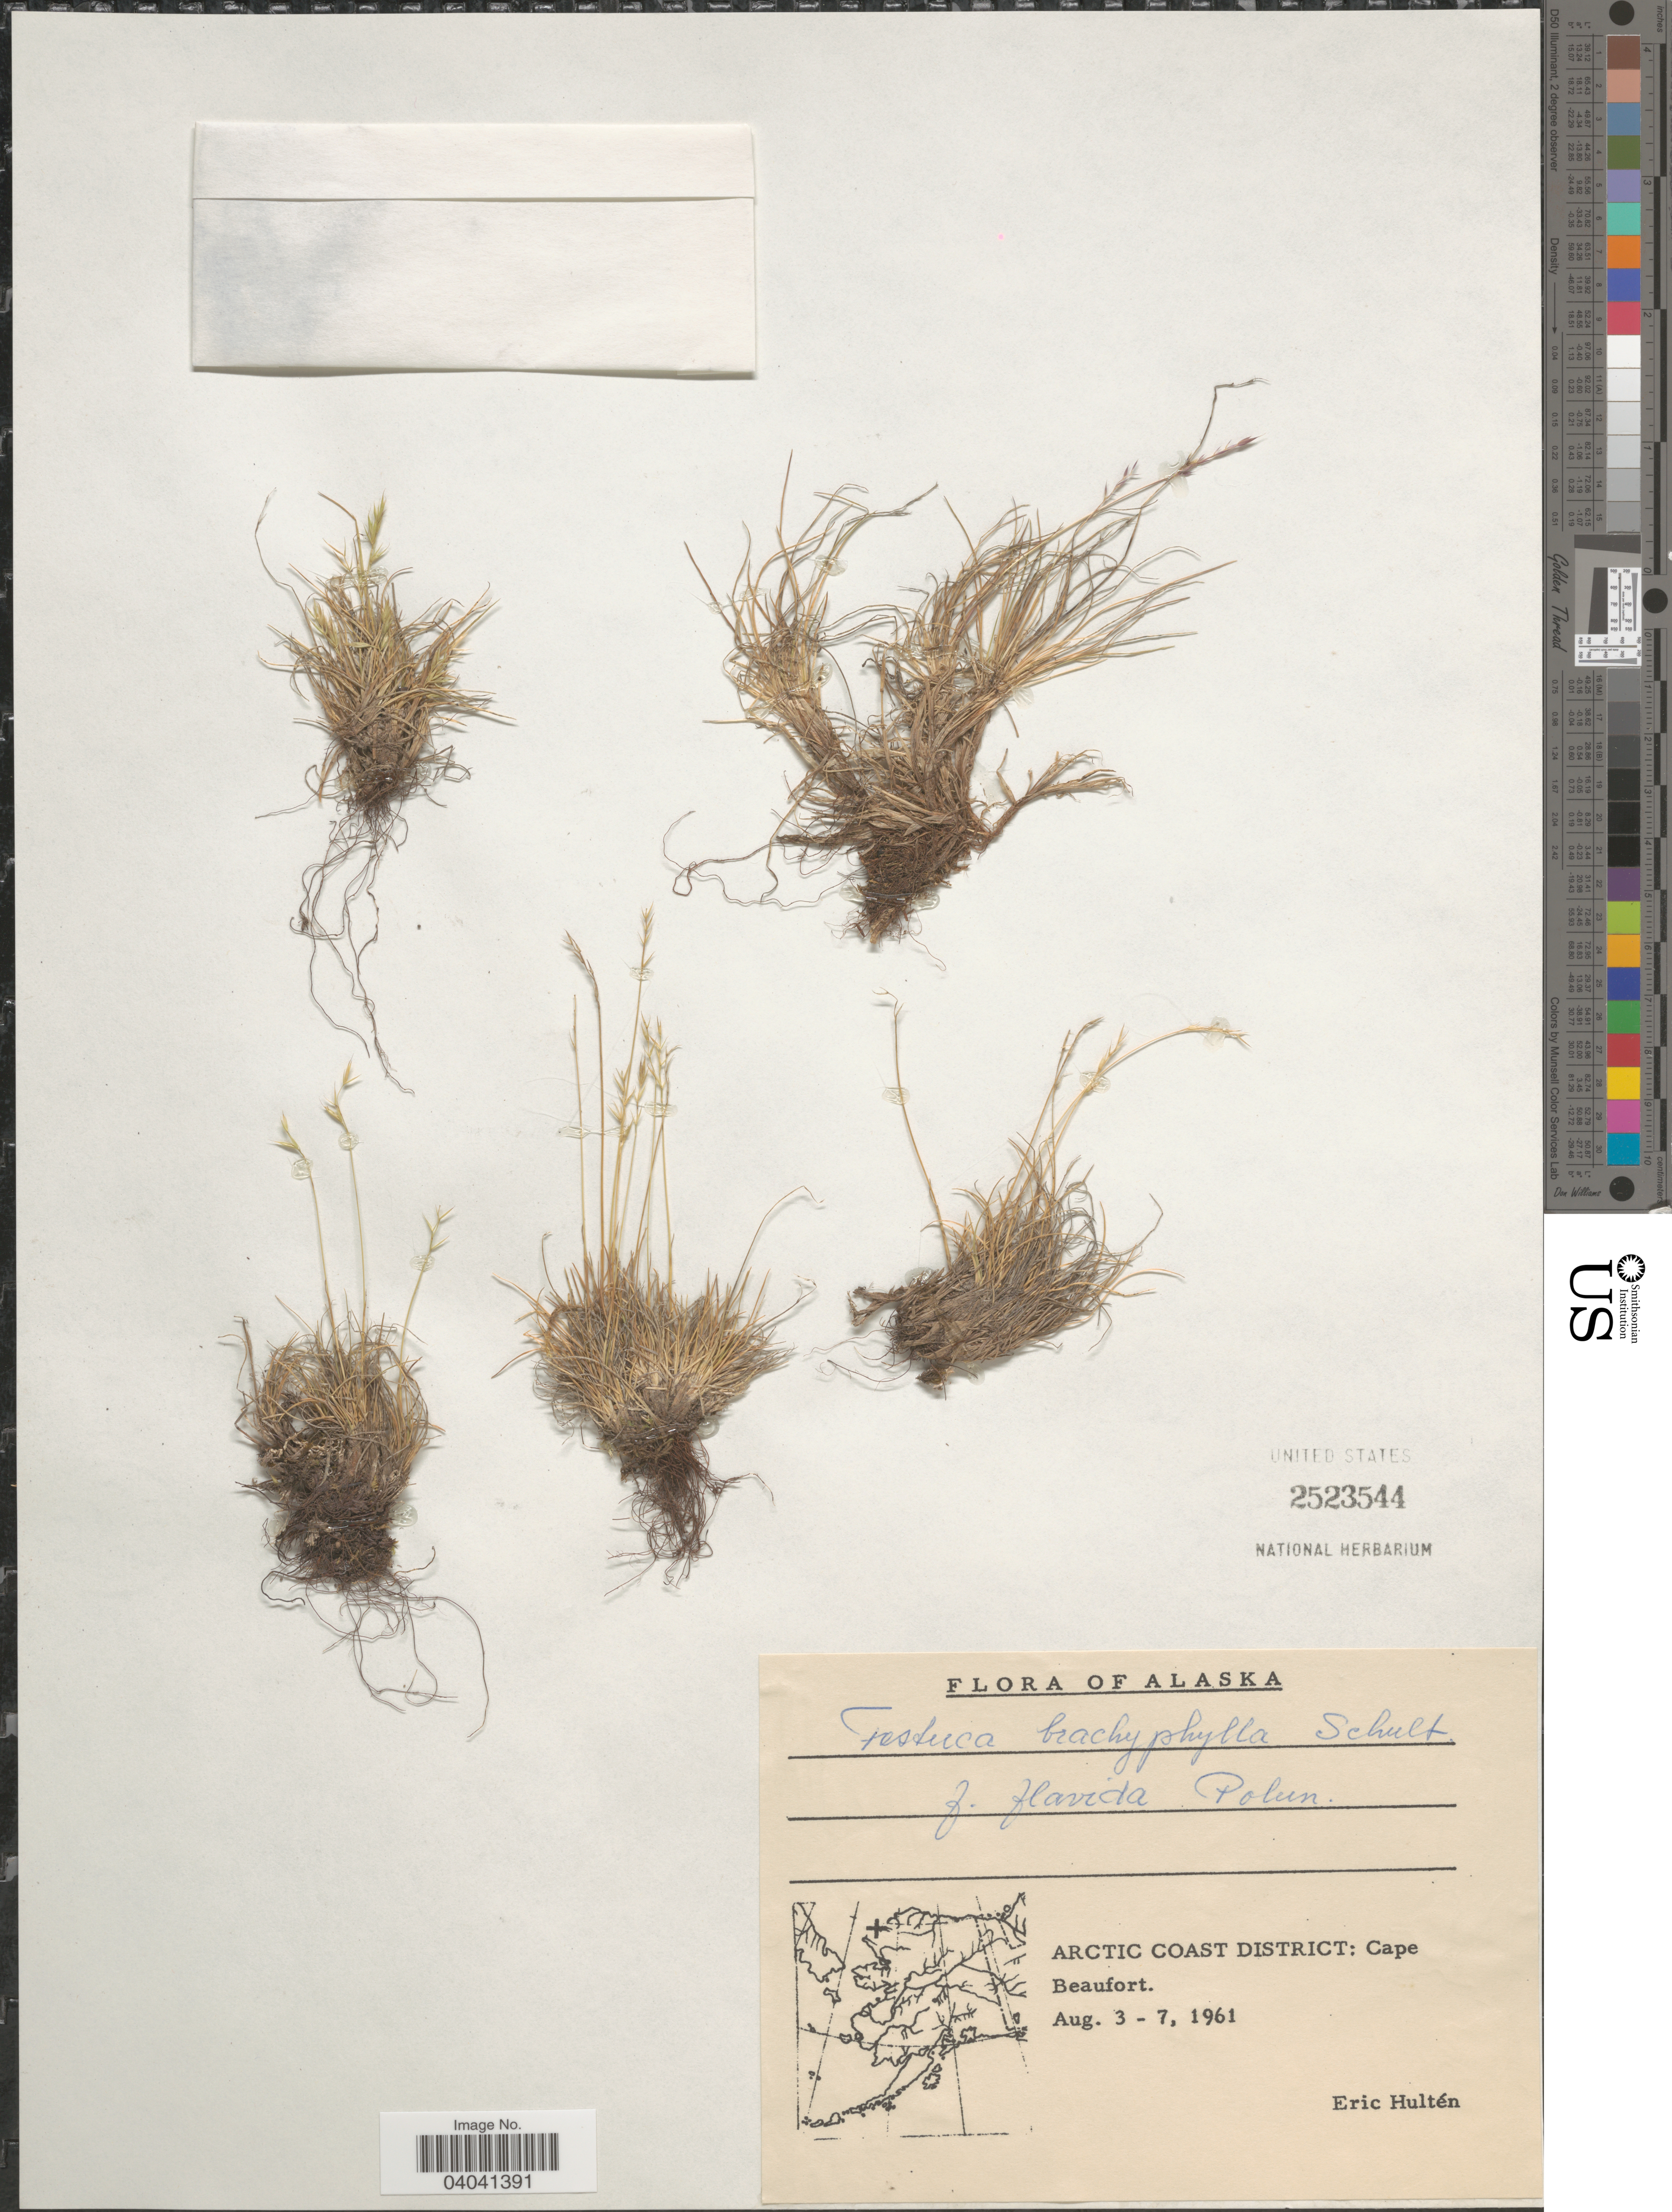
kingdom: Plantae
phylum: Tracheophyta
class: Liliopsida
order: Poales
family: Poaceae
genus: Festuca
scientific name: Festuca brachyphylla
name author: Schult. & Schult. f.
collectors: E. G. Hultén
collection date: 1961-08-03/1961-08-07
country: United States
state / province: Alaska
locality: Arctic Coast District: Cape Beaufort.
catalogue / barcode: US 2523544